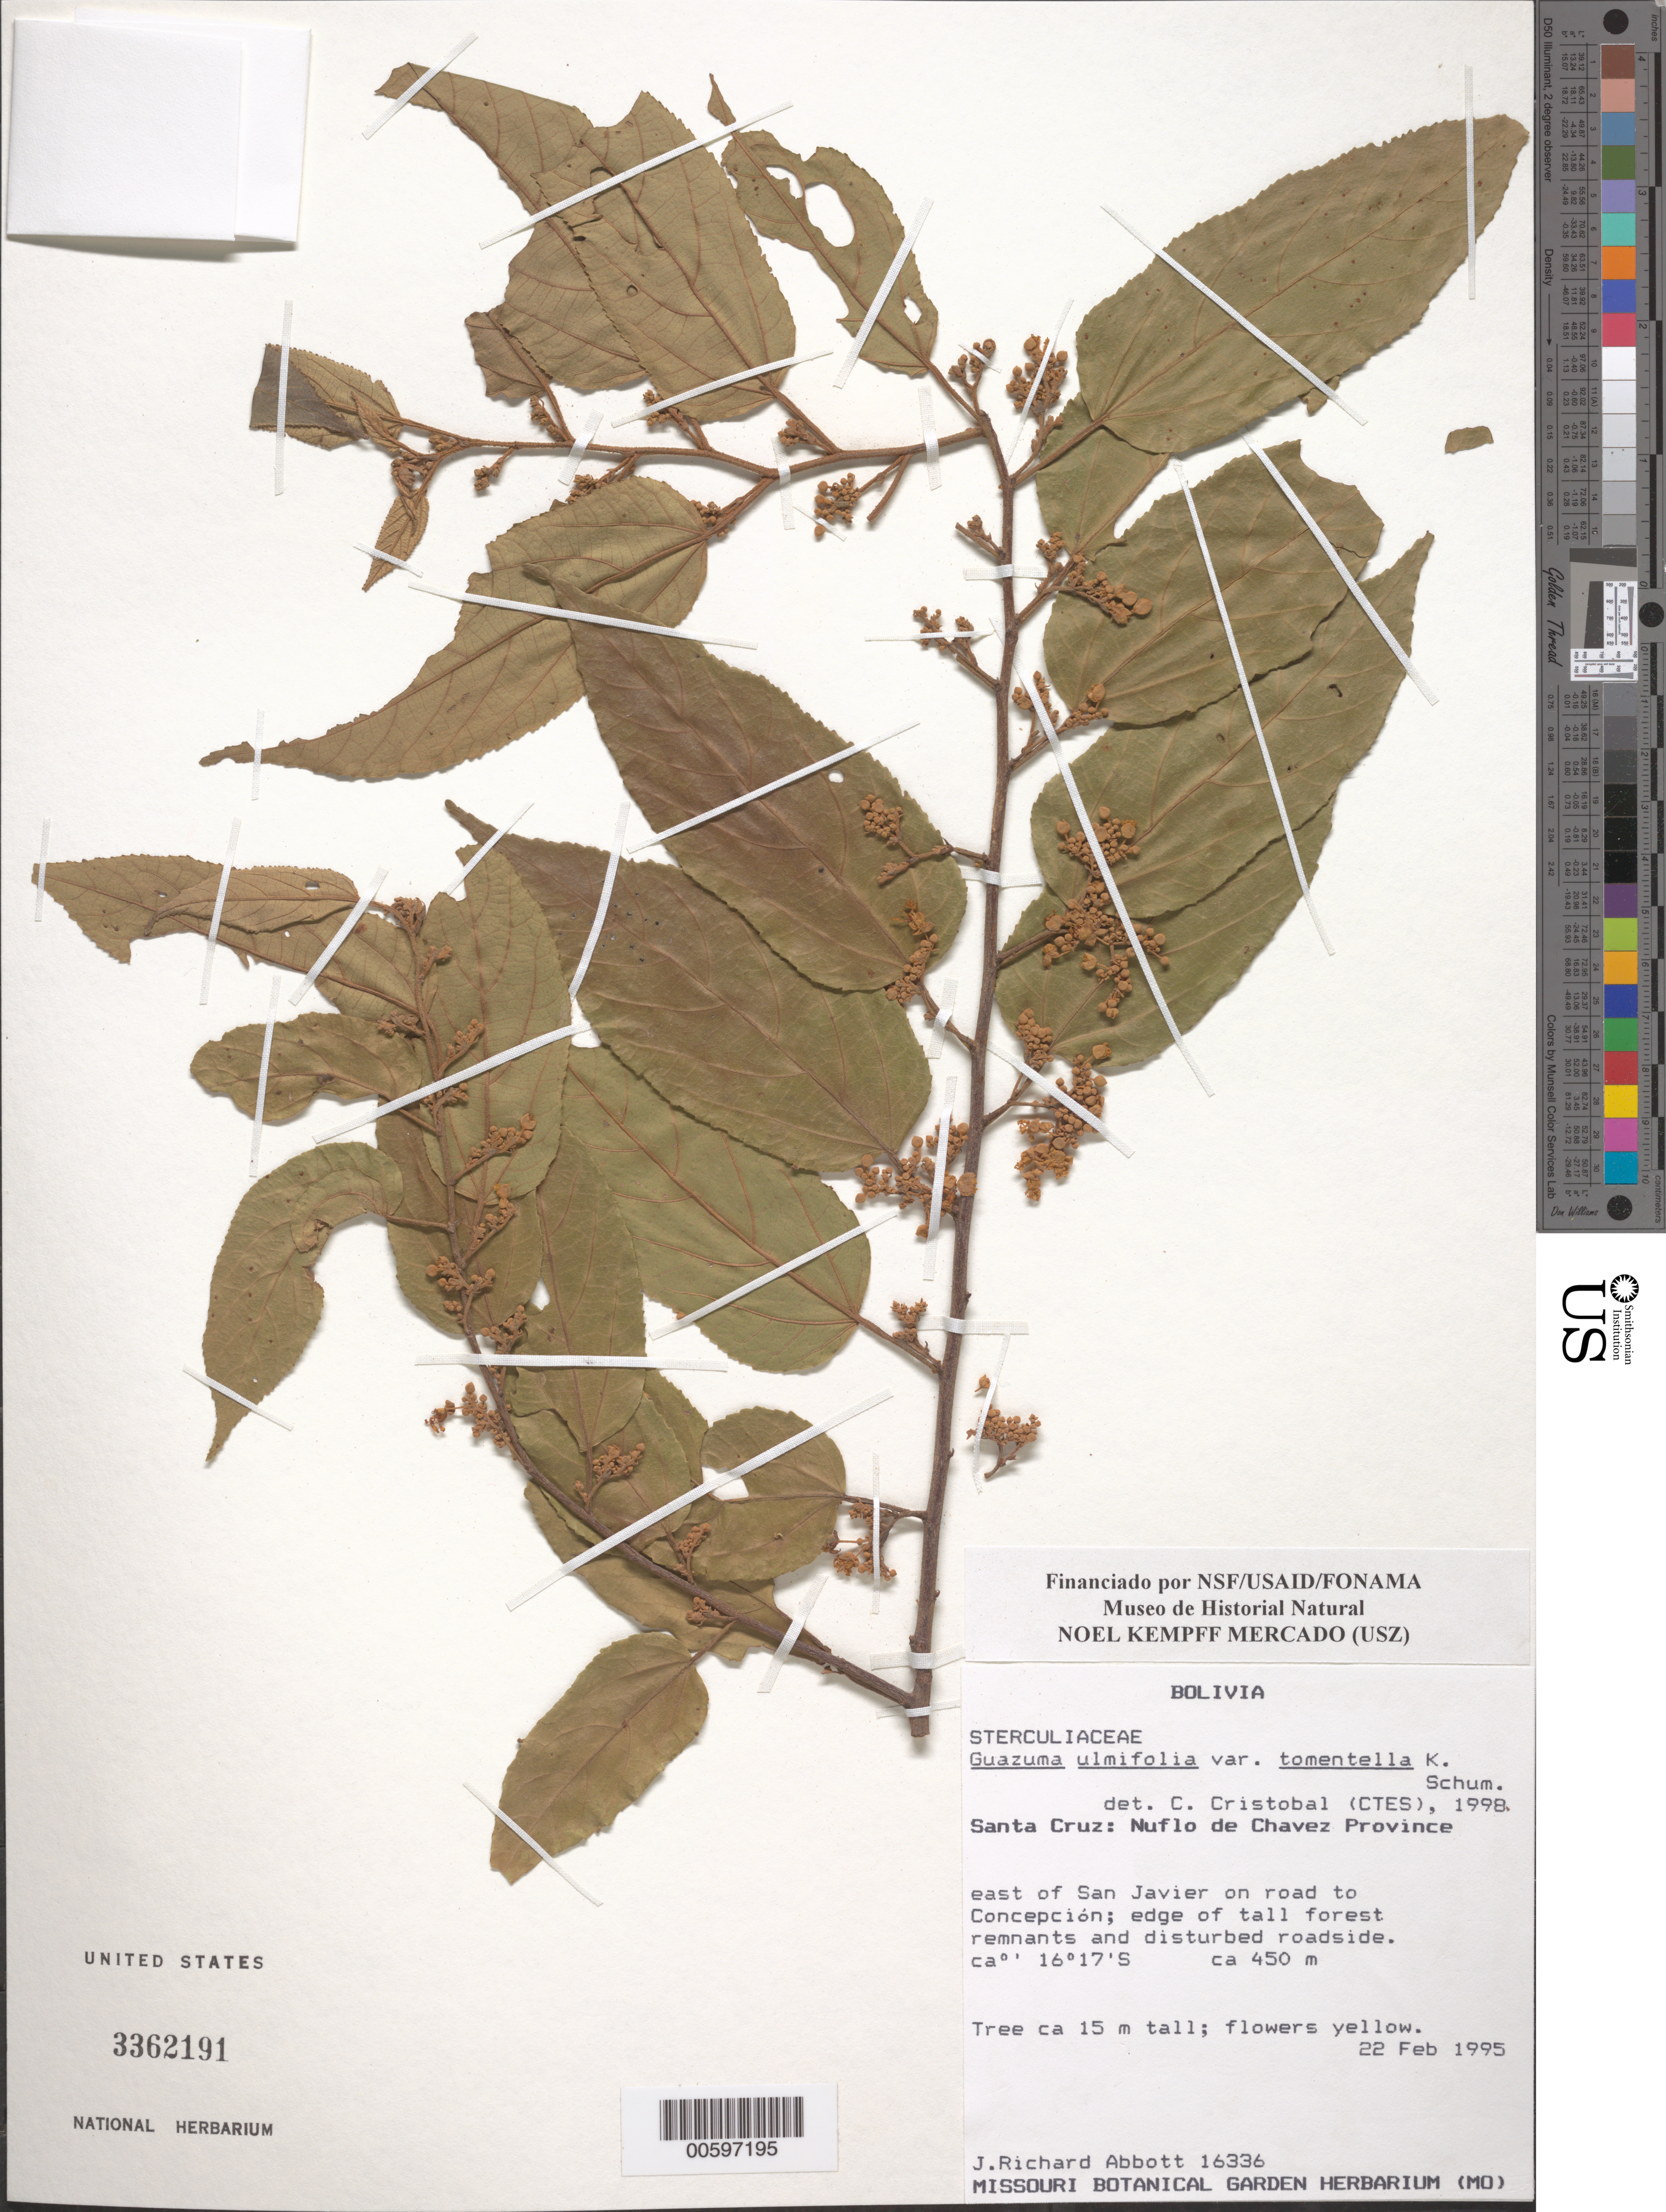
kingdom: Plantae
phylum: Tracheophyta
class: Magnoliopsida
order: Malvales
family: Malvaceae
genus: Guazuma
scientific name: Guazuma ulmifolia var. tomentella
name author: K. Schum.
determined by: Cristóbal, C. L.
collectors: J. R. Abbott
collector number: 16336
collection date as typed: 22 Feb 1995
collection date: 1995-02-22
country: Bolivia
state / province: Santa Cruz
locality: Nuflo de Chavez Province. East of San Javier on road to Concepción.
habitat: Tall forest.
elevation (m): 450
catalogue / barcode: US 3362191